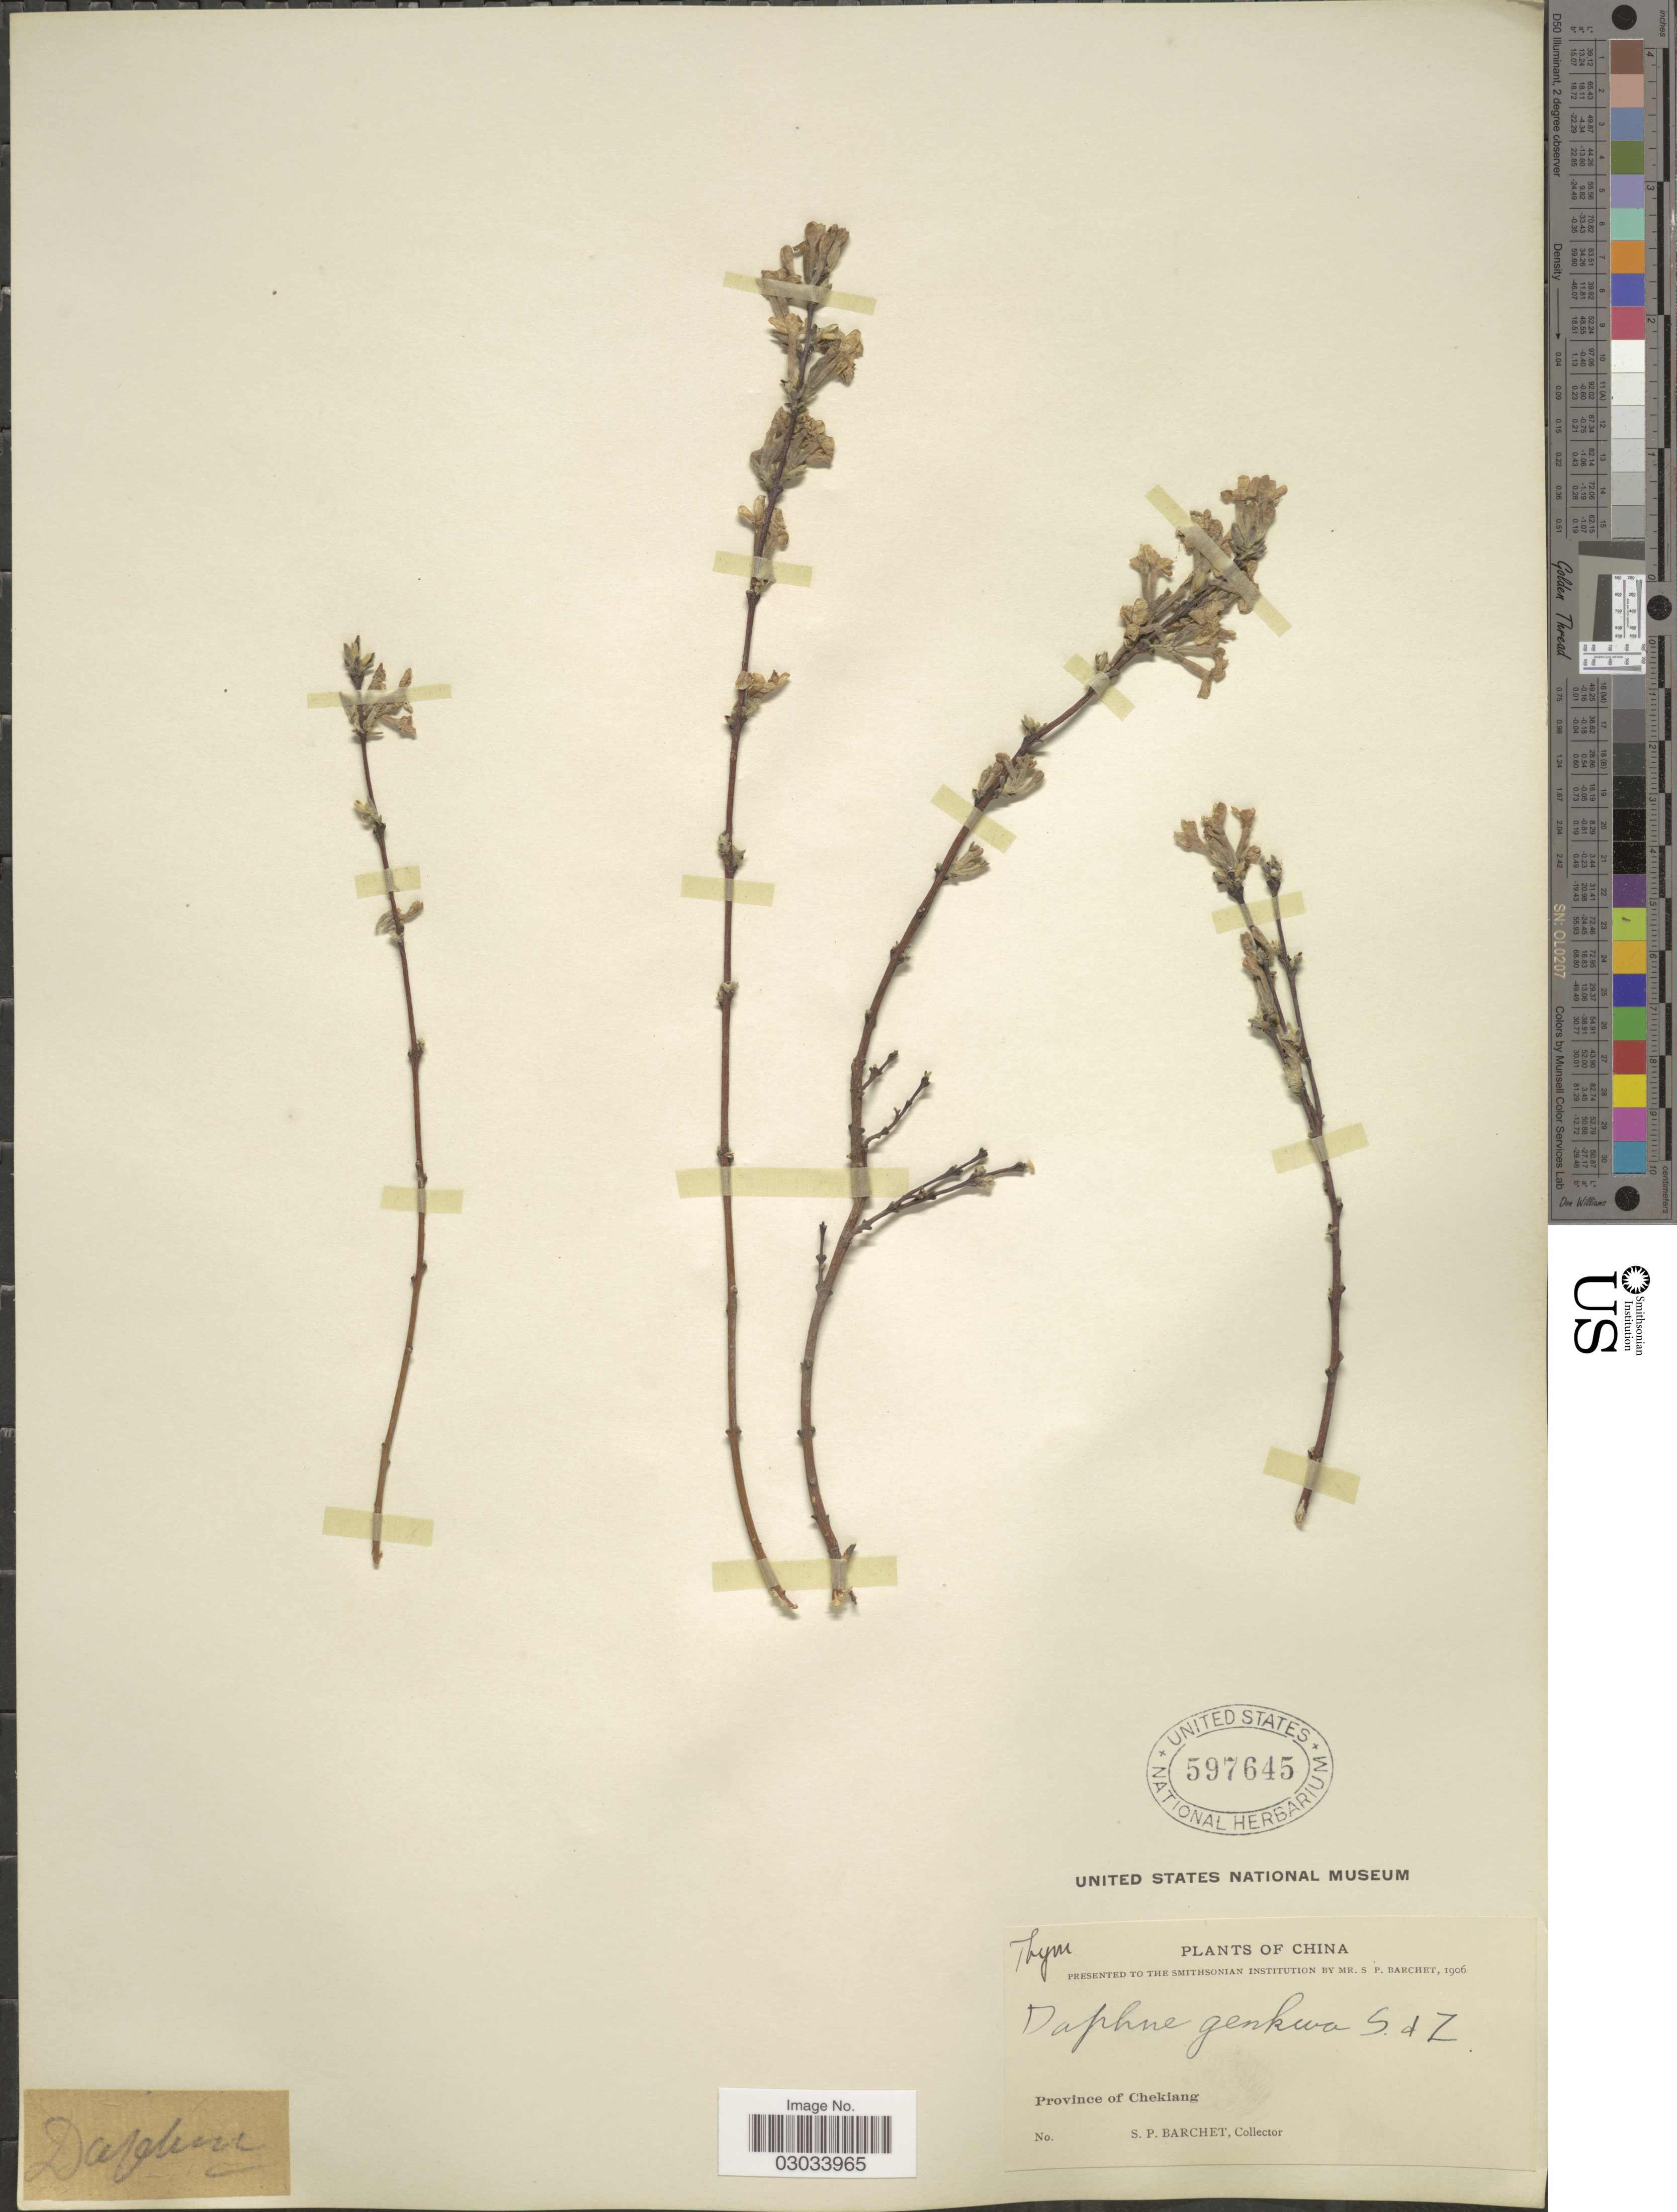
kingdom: Plantae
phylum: Tracheophyta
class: Magnoliopsida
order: Malvales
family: Thymelaeaceae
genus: Daphne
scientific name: Daphne genkwa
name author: Siebold & Zucc.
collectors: S. P. Barchet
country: China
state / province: Zhejiang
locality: Province of Chekiang.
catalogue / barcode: US 597645